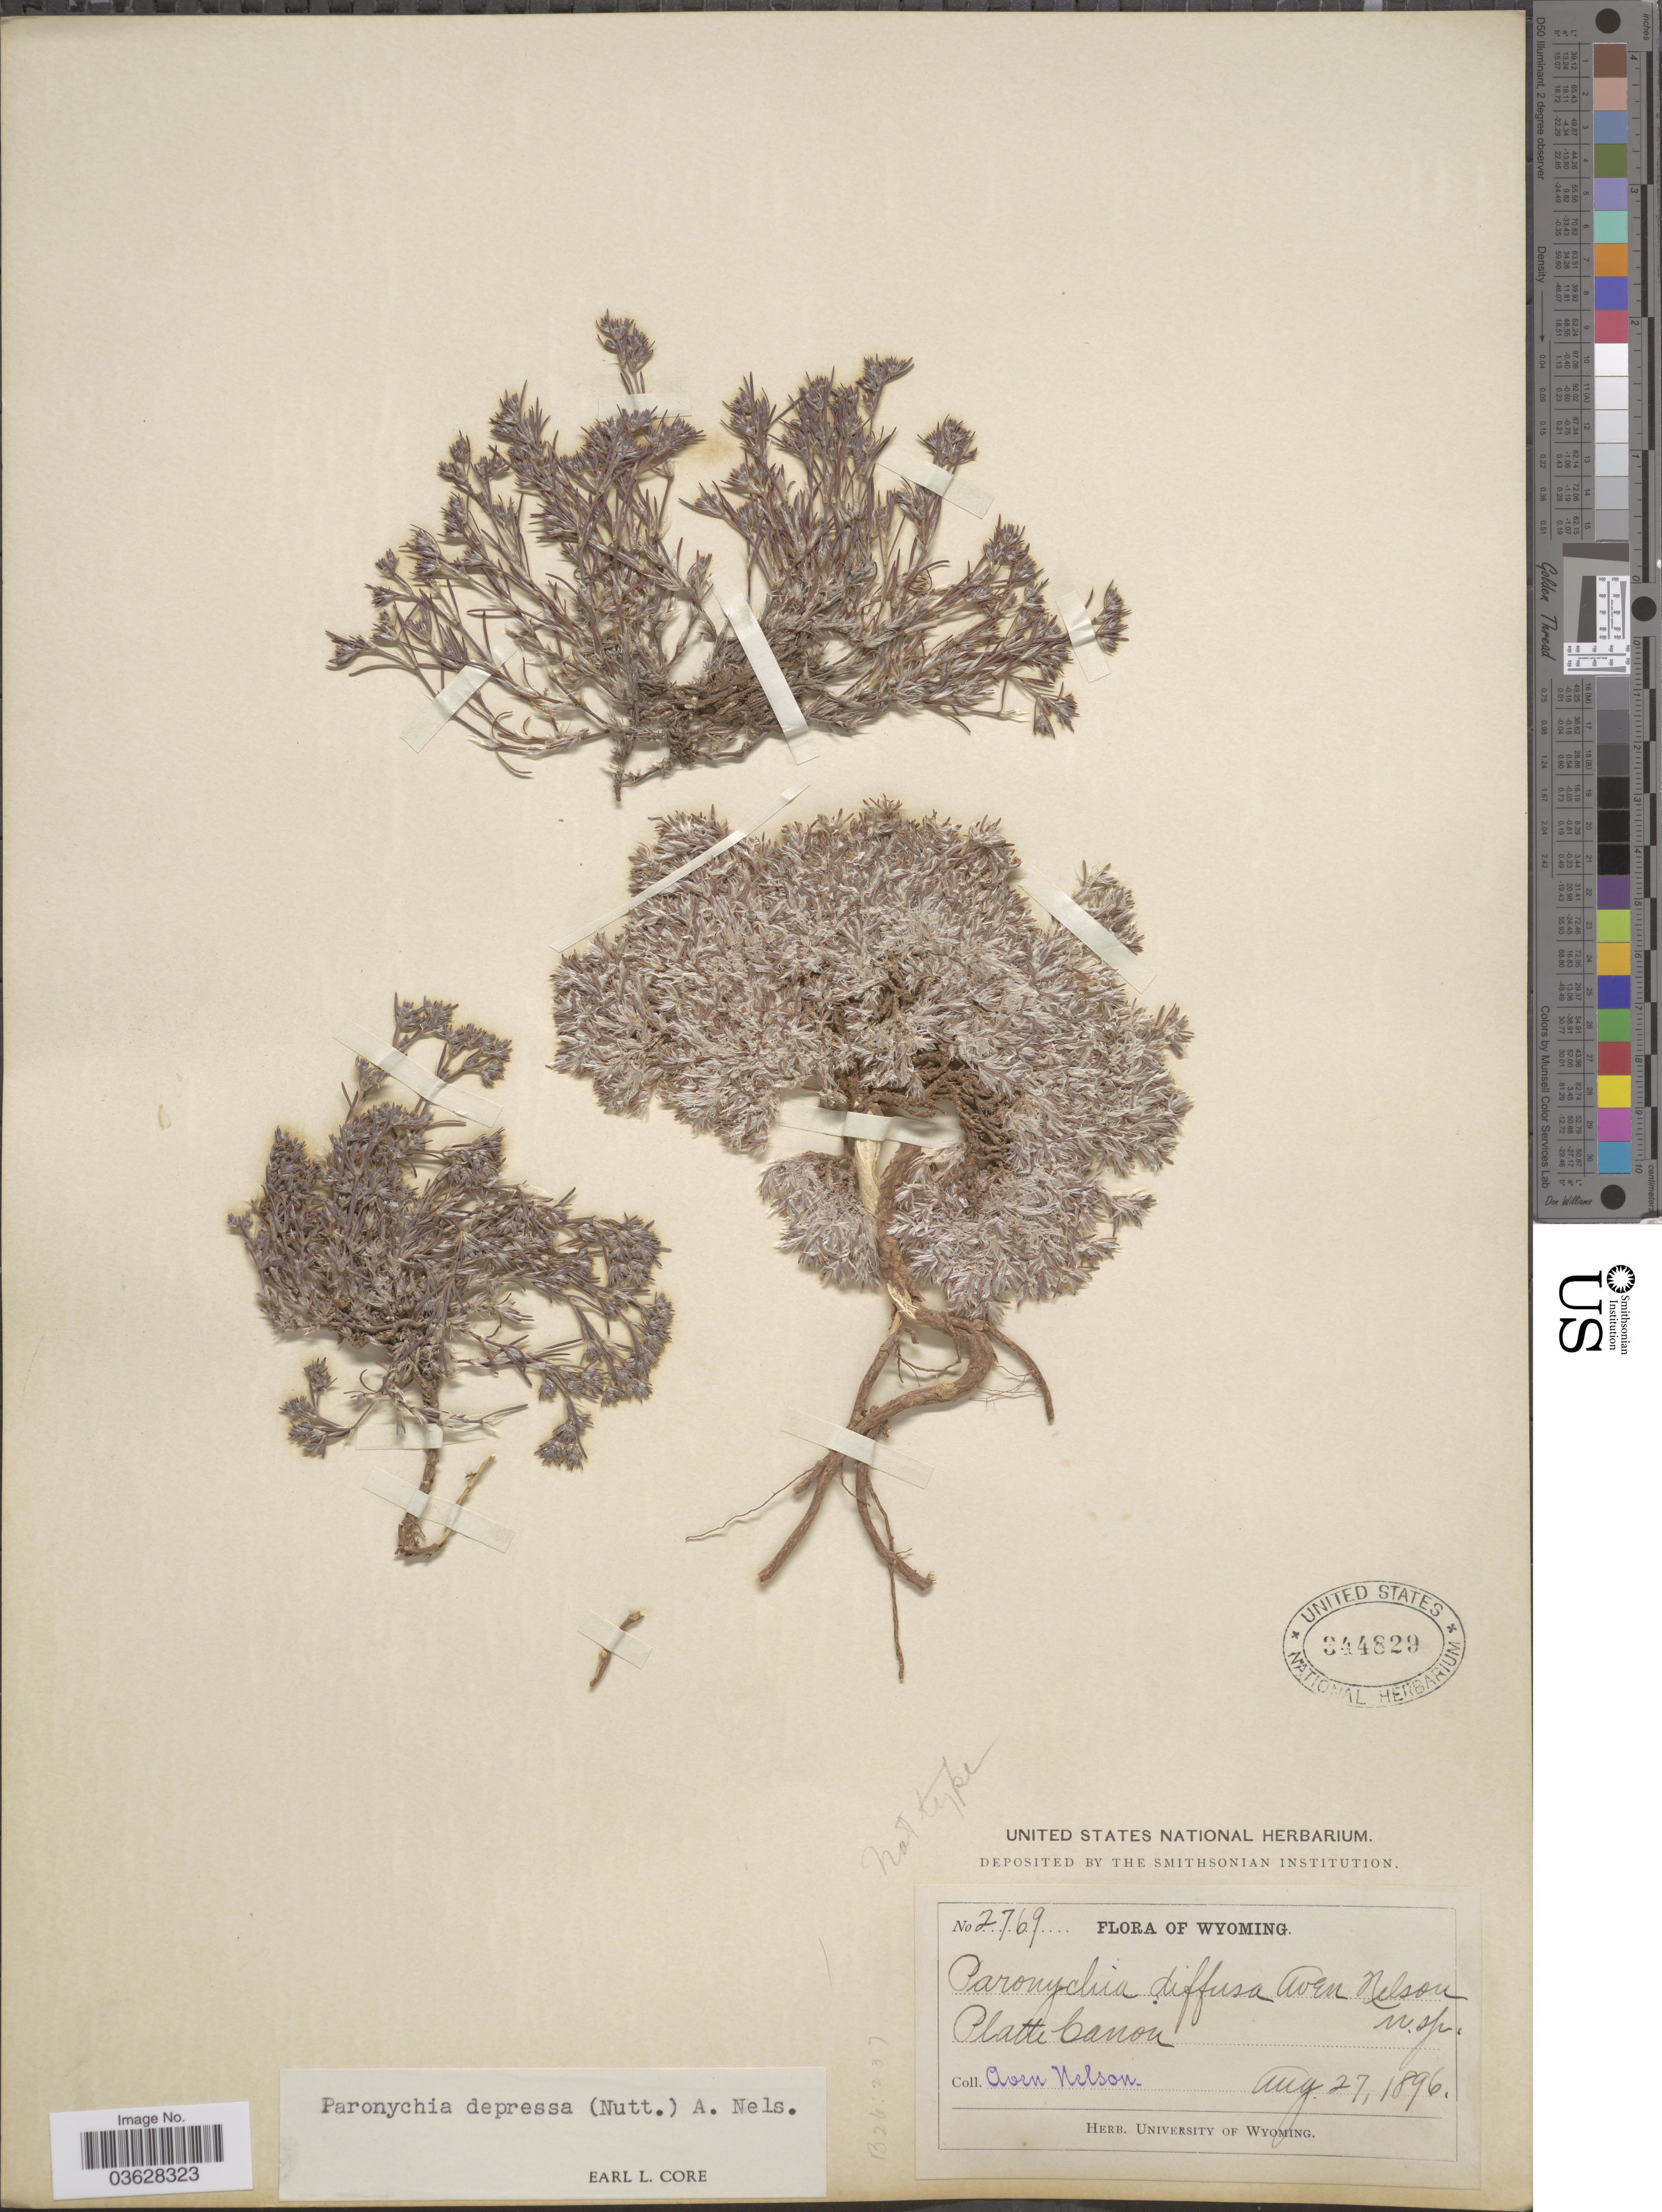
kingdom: Plantae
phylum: Tracheophyta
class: Magnoliopsida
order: Caryophyllales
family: Caryophyllaceae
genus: Paronychia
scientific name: Paronychia depressa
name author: (Torr. & A. Gray) Nutt. ex A. Nelson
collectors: A. Nelson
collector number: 2769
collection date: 1896-08-27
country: United States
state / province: Wyoming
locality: Platte Canon.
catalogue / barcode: US 344829